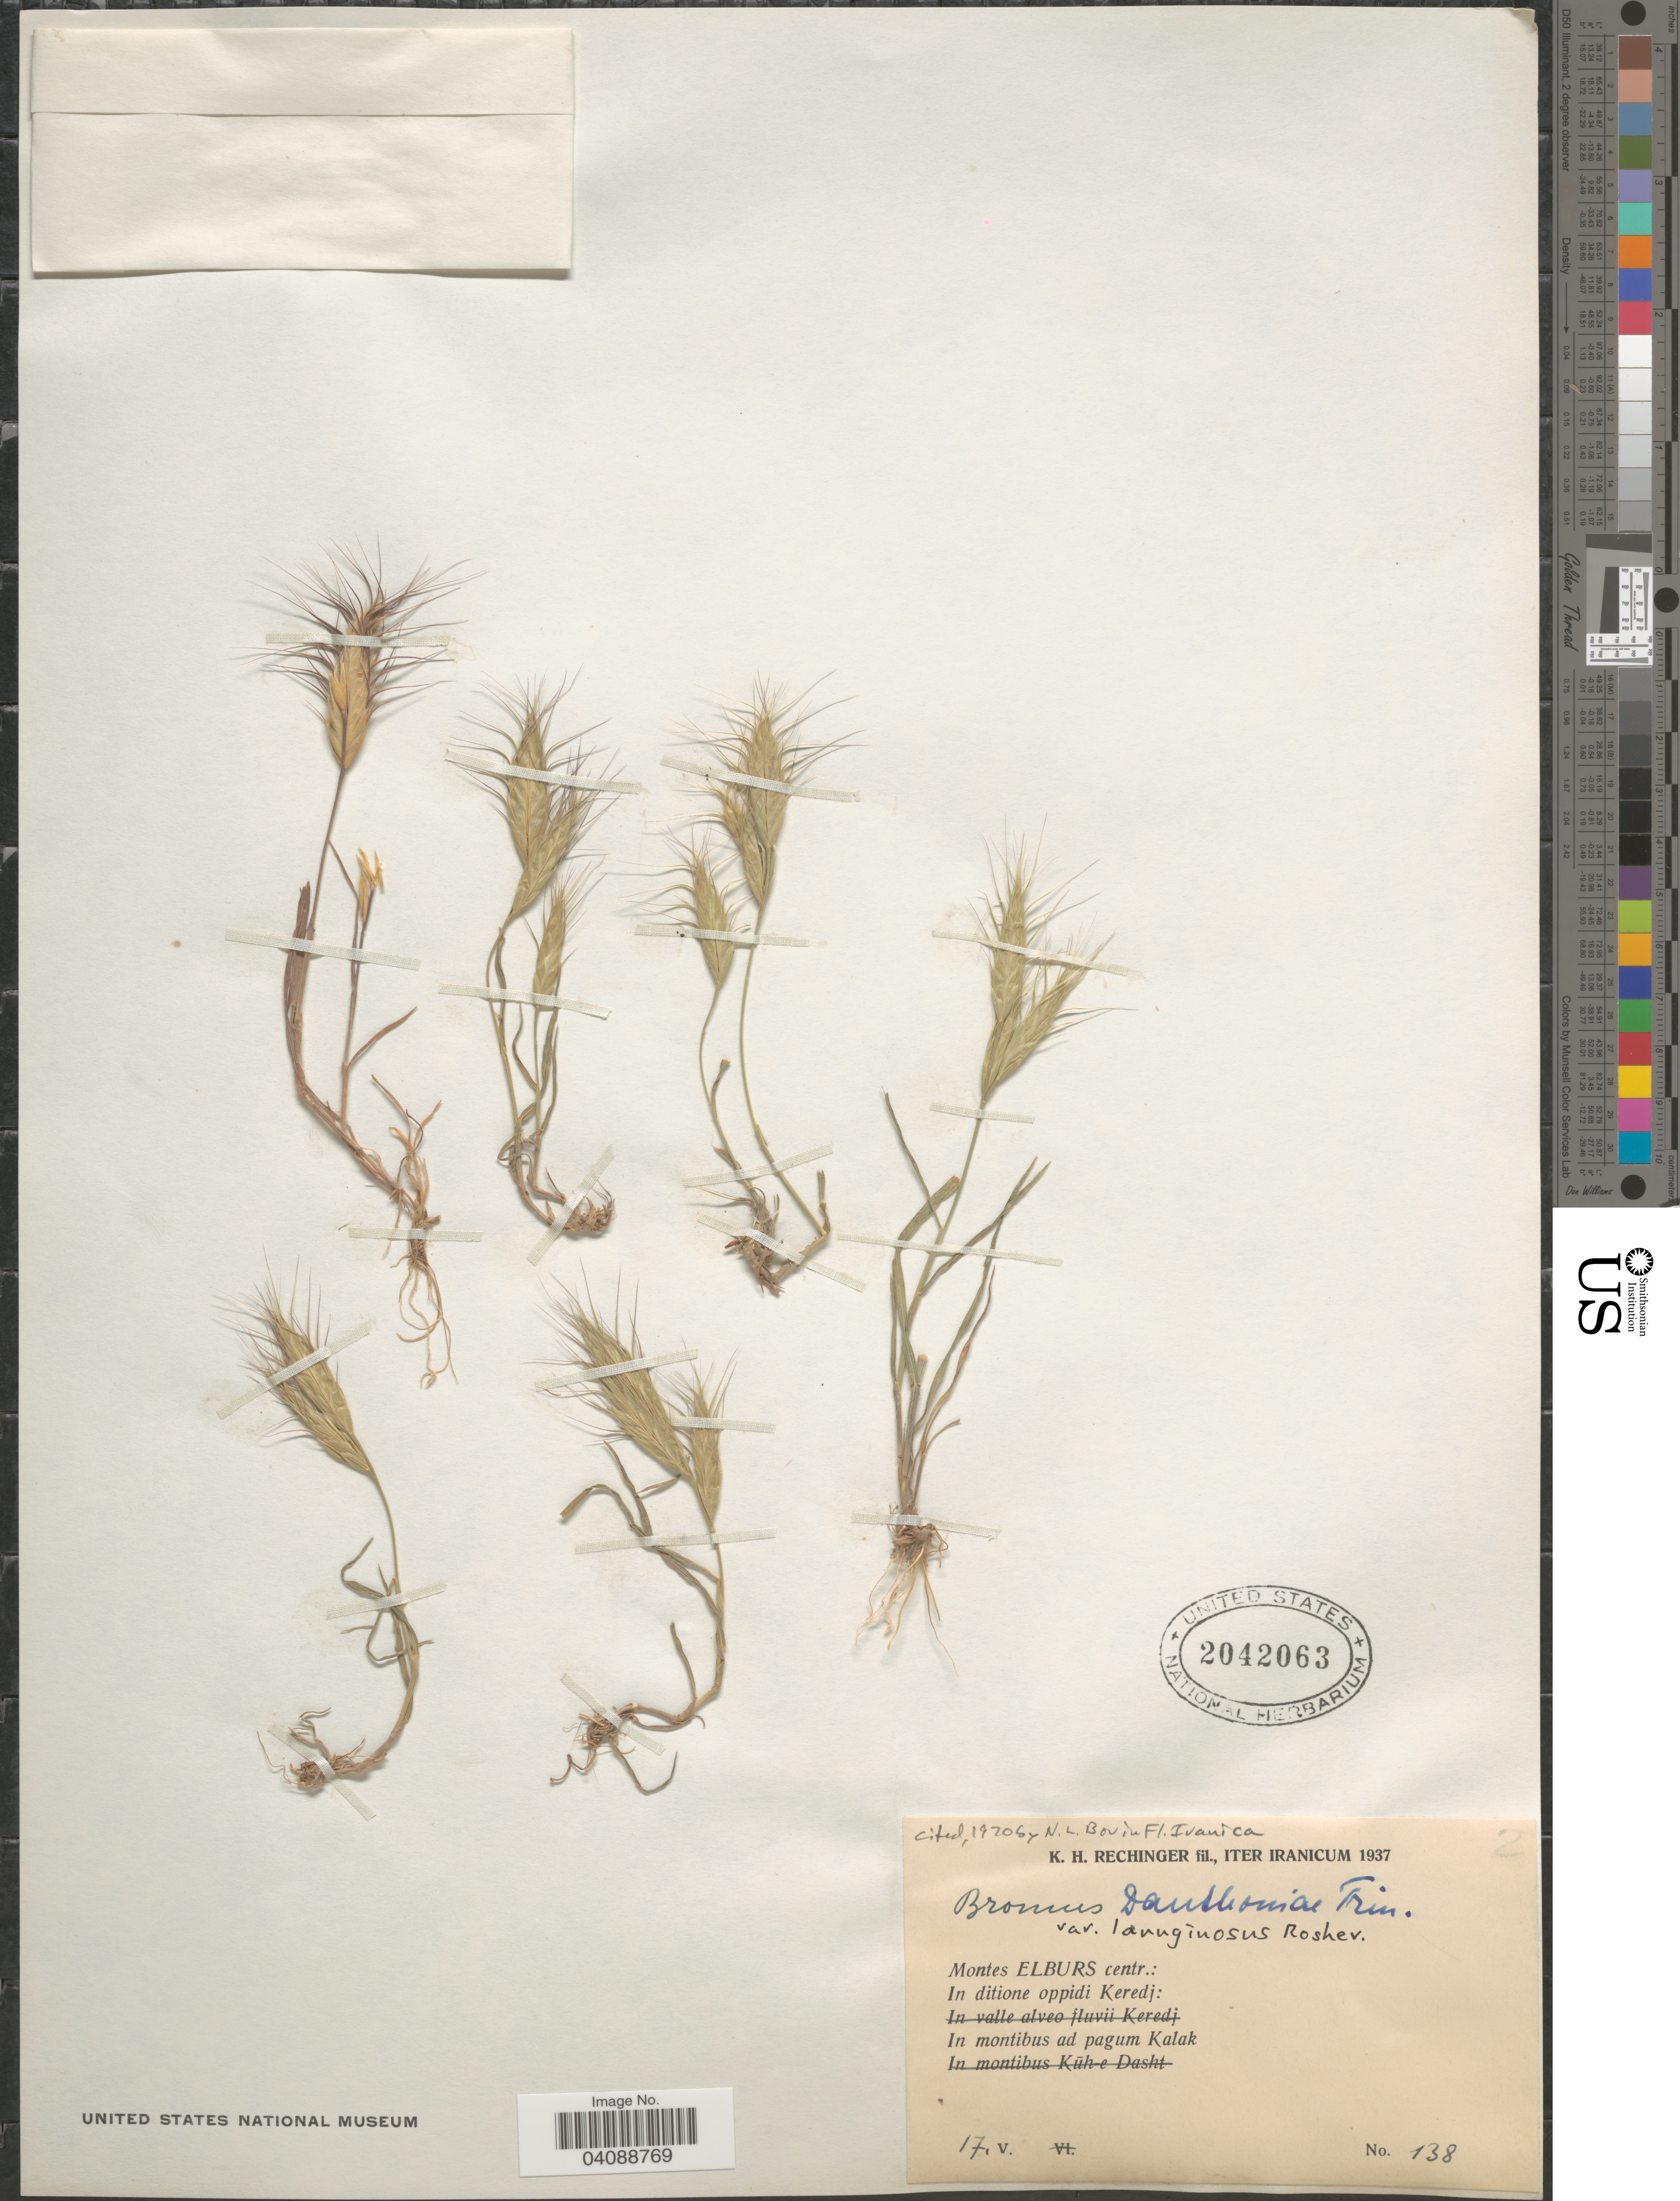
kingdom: Plantae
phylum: Tracheophyta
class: Liliopsida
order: Poales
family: Poaceae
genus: Bromus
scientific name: Bromus danthoniae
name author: Trin. ex C.A. Mey.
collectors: K. H. Rechinger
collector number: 138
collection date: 1937-05-17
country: Iran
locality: Iter Iranicum 1937. Montes Elburs centr.: In ditione oppidi Keredj: In montibus ad pagum Kalak.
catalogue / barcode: US 2042063